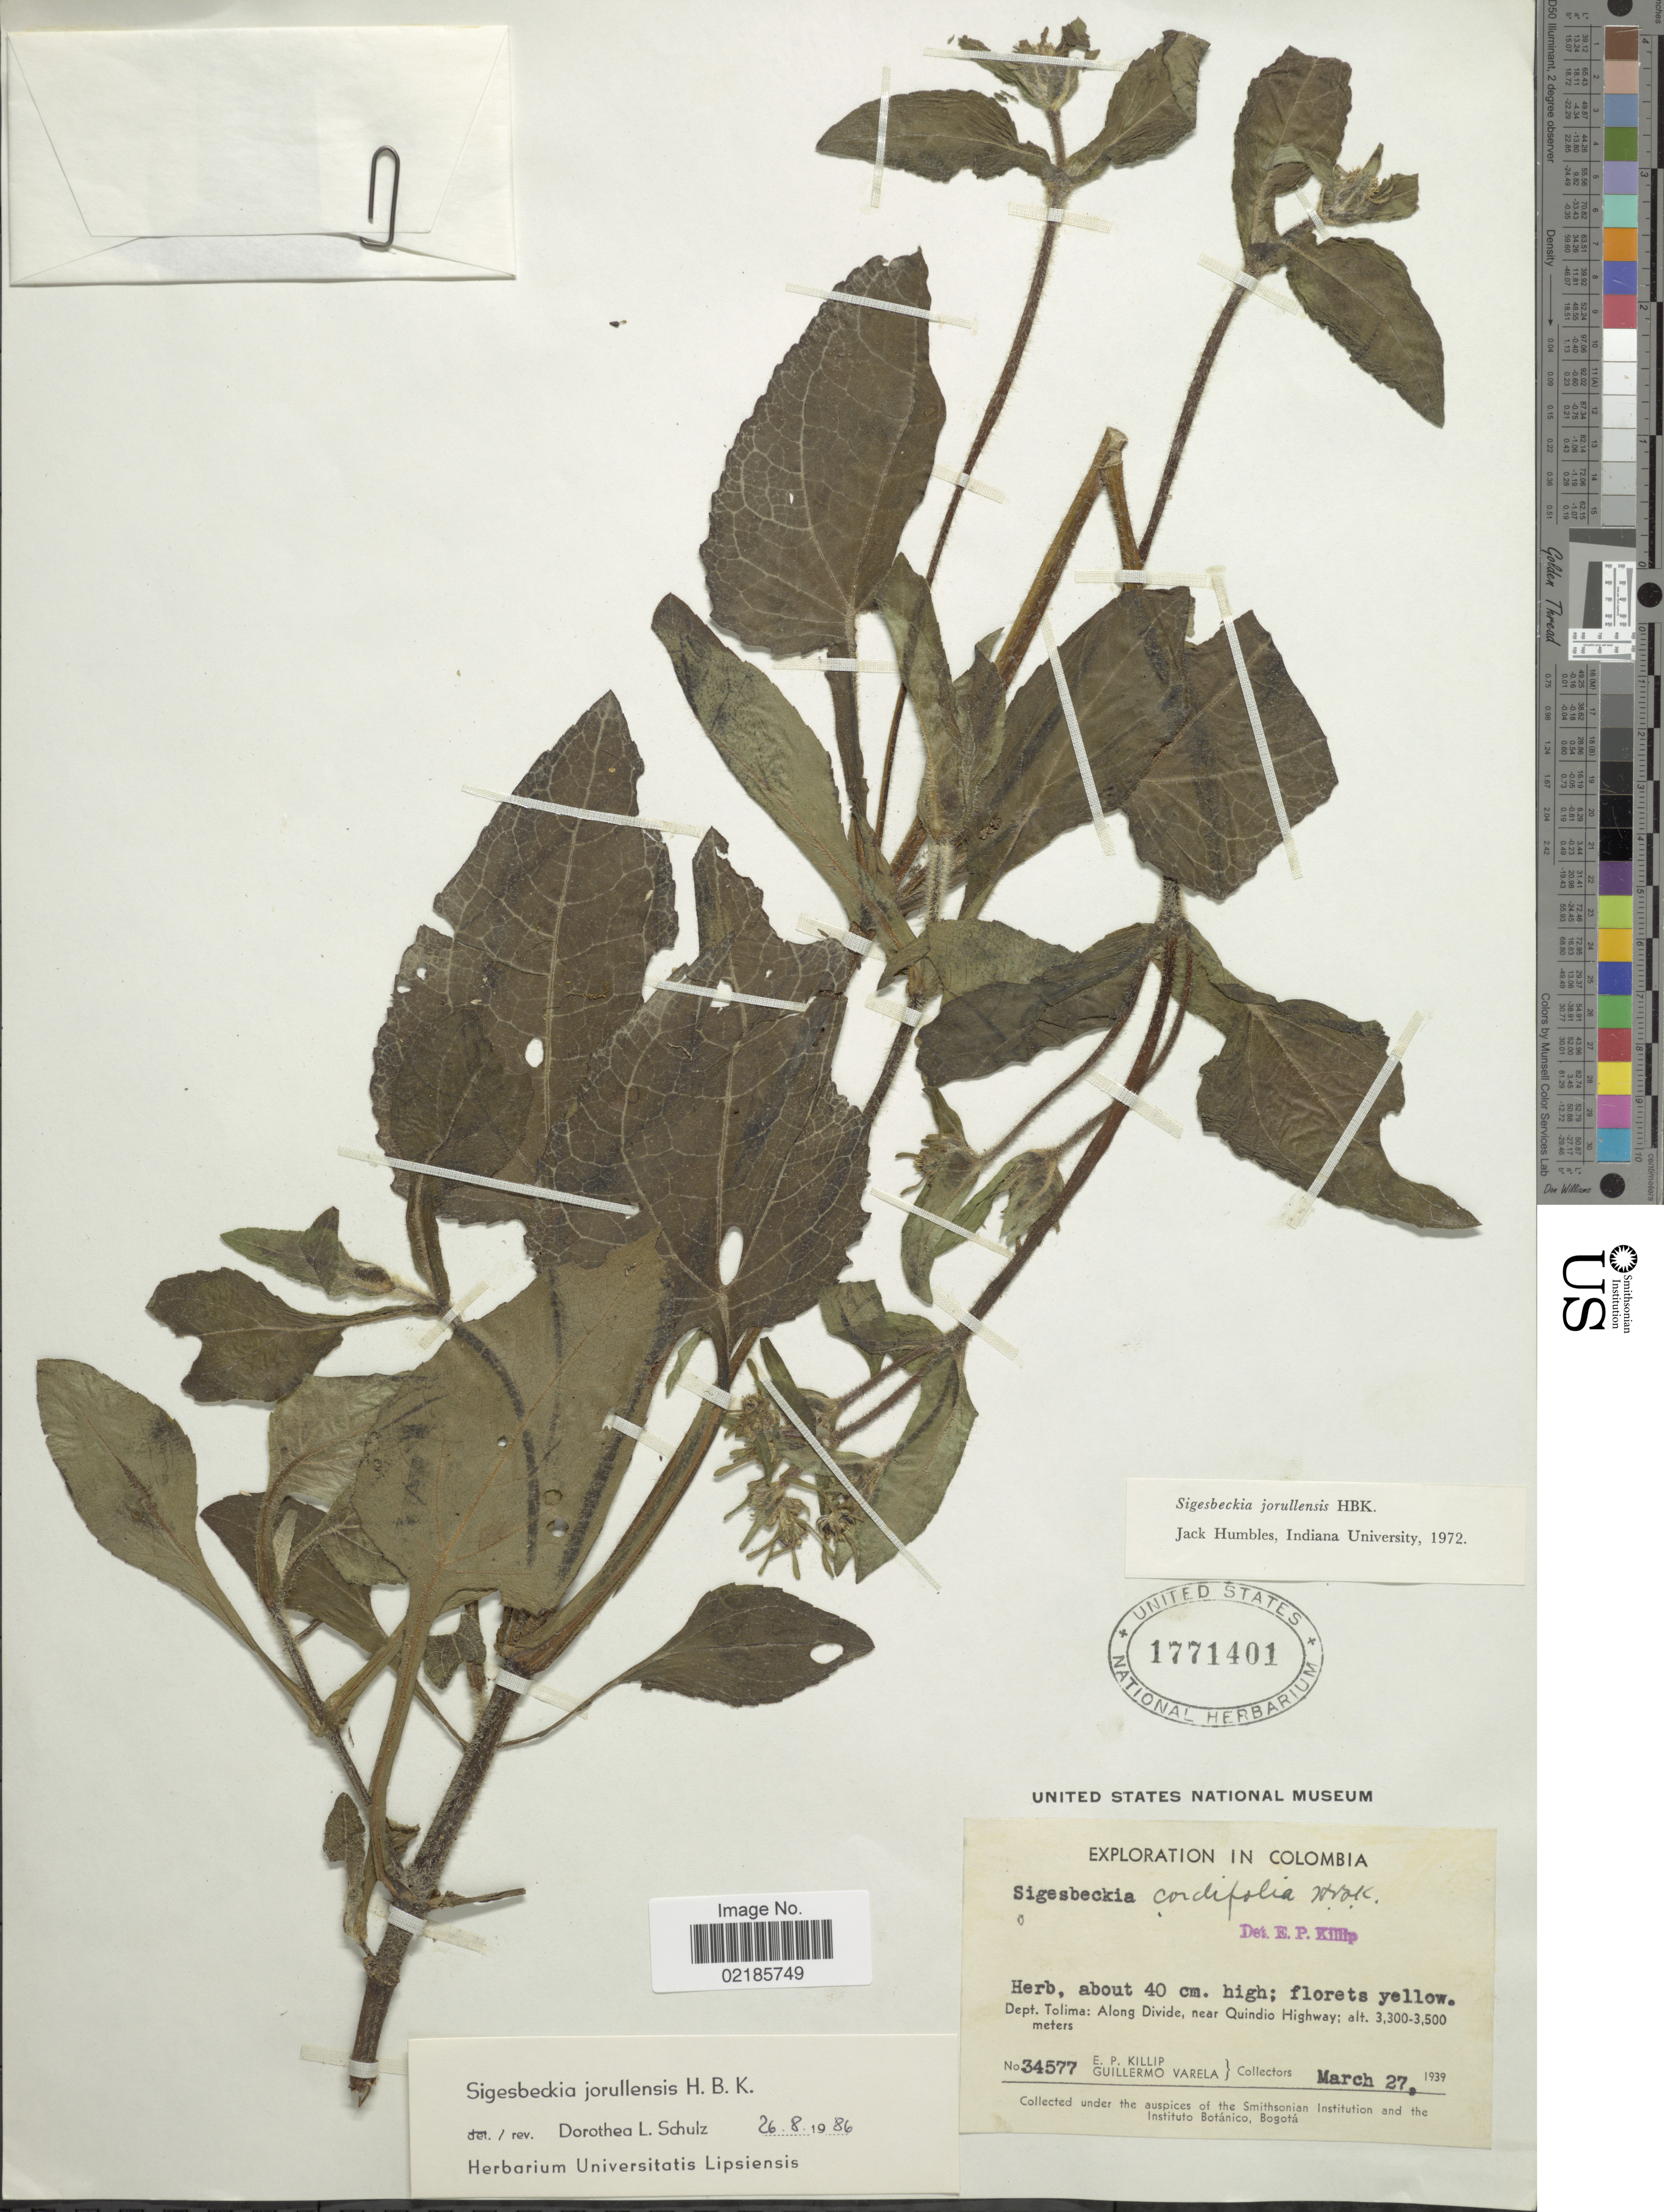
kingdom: Plantae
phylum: Tracheophyta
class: Magnoliopsida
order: Asterales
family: Asteraceae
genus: Sigesbeckia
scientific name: Sigesbeckia jorullensis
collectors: E. P. Killip & G. Varela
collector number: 34577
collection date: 1939-03-27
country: Colombia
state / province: Tolima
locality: Along Divide, near Quindio Highway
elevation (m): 3300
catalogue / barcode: US 1771401